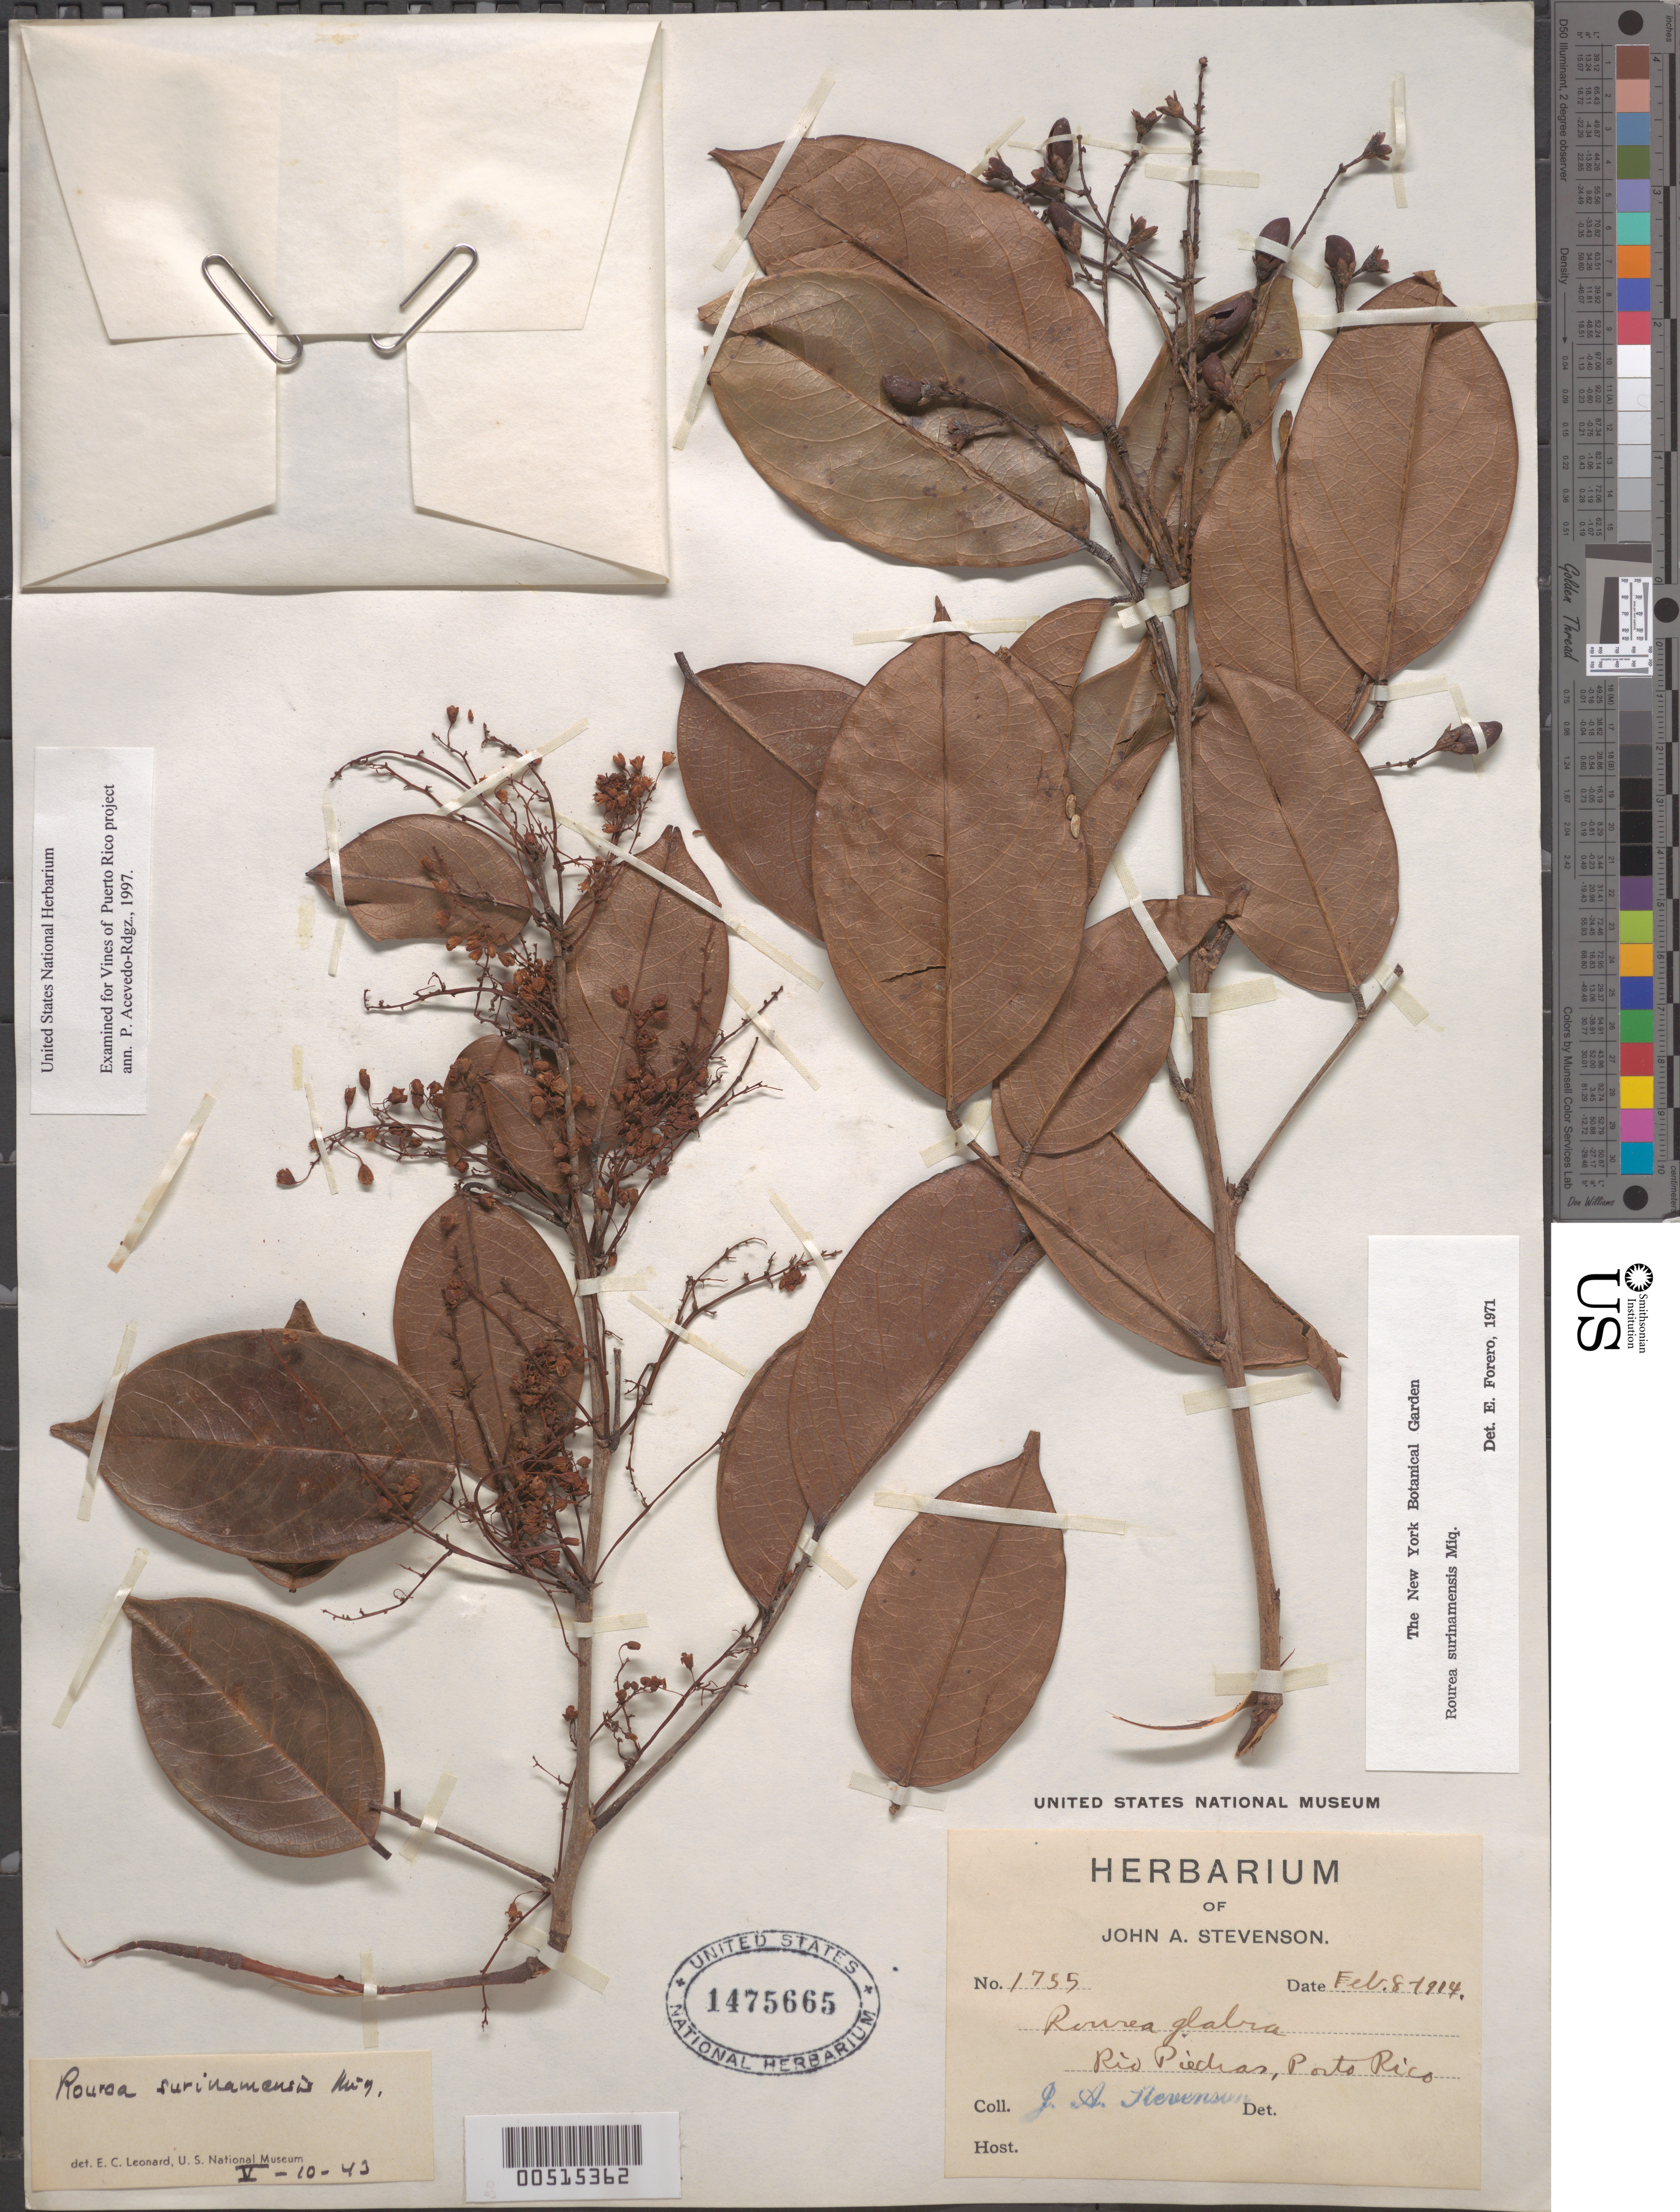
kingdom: Plantae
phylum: Tracheophyta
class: Magnoliopsida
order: Oxalidales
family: Connaraceae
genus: Rourea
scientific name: Rourea surinamensis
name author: Miq.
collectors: J. Stevenson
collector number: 1755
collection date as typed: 08 Feb 1914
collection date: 1914-02-08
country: Puerto Rico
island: Greater Antilles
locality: Rio Piedras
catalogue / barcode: US 1475665